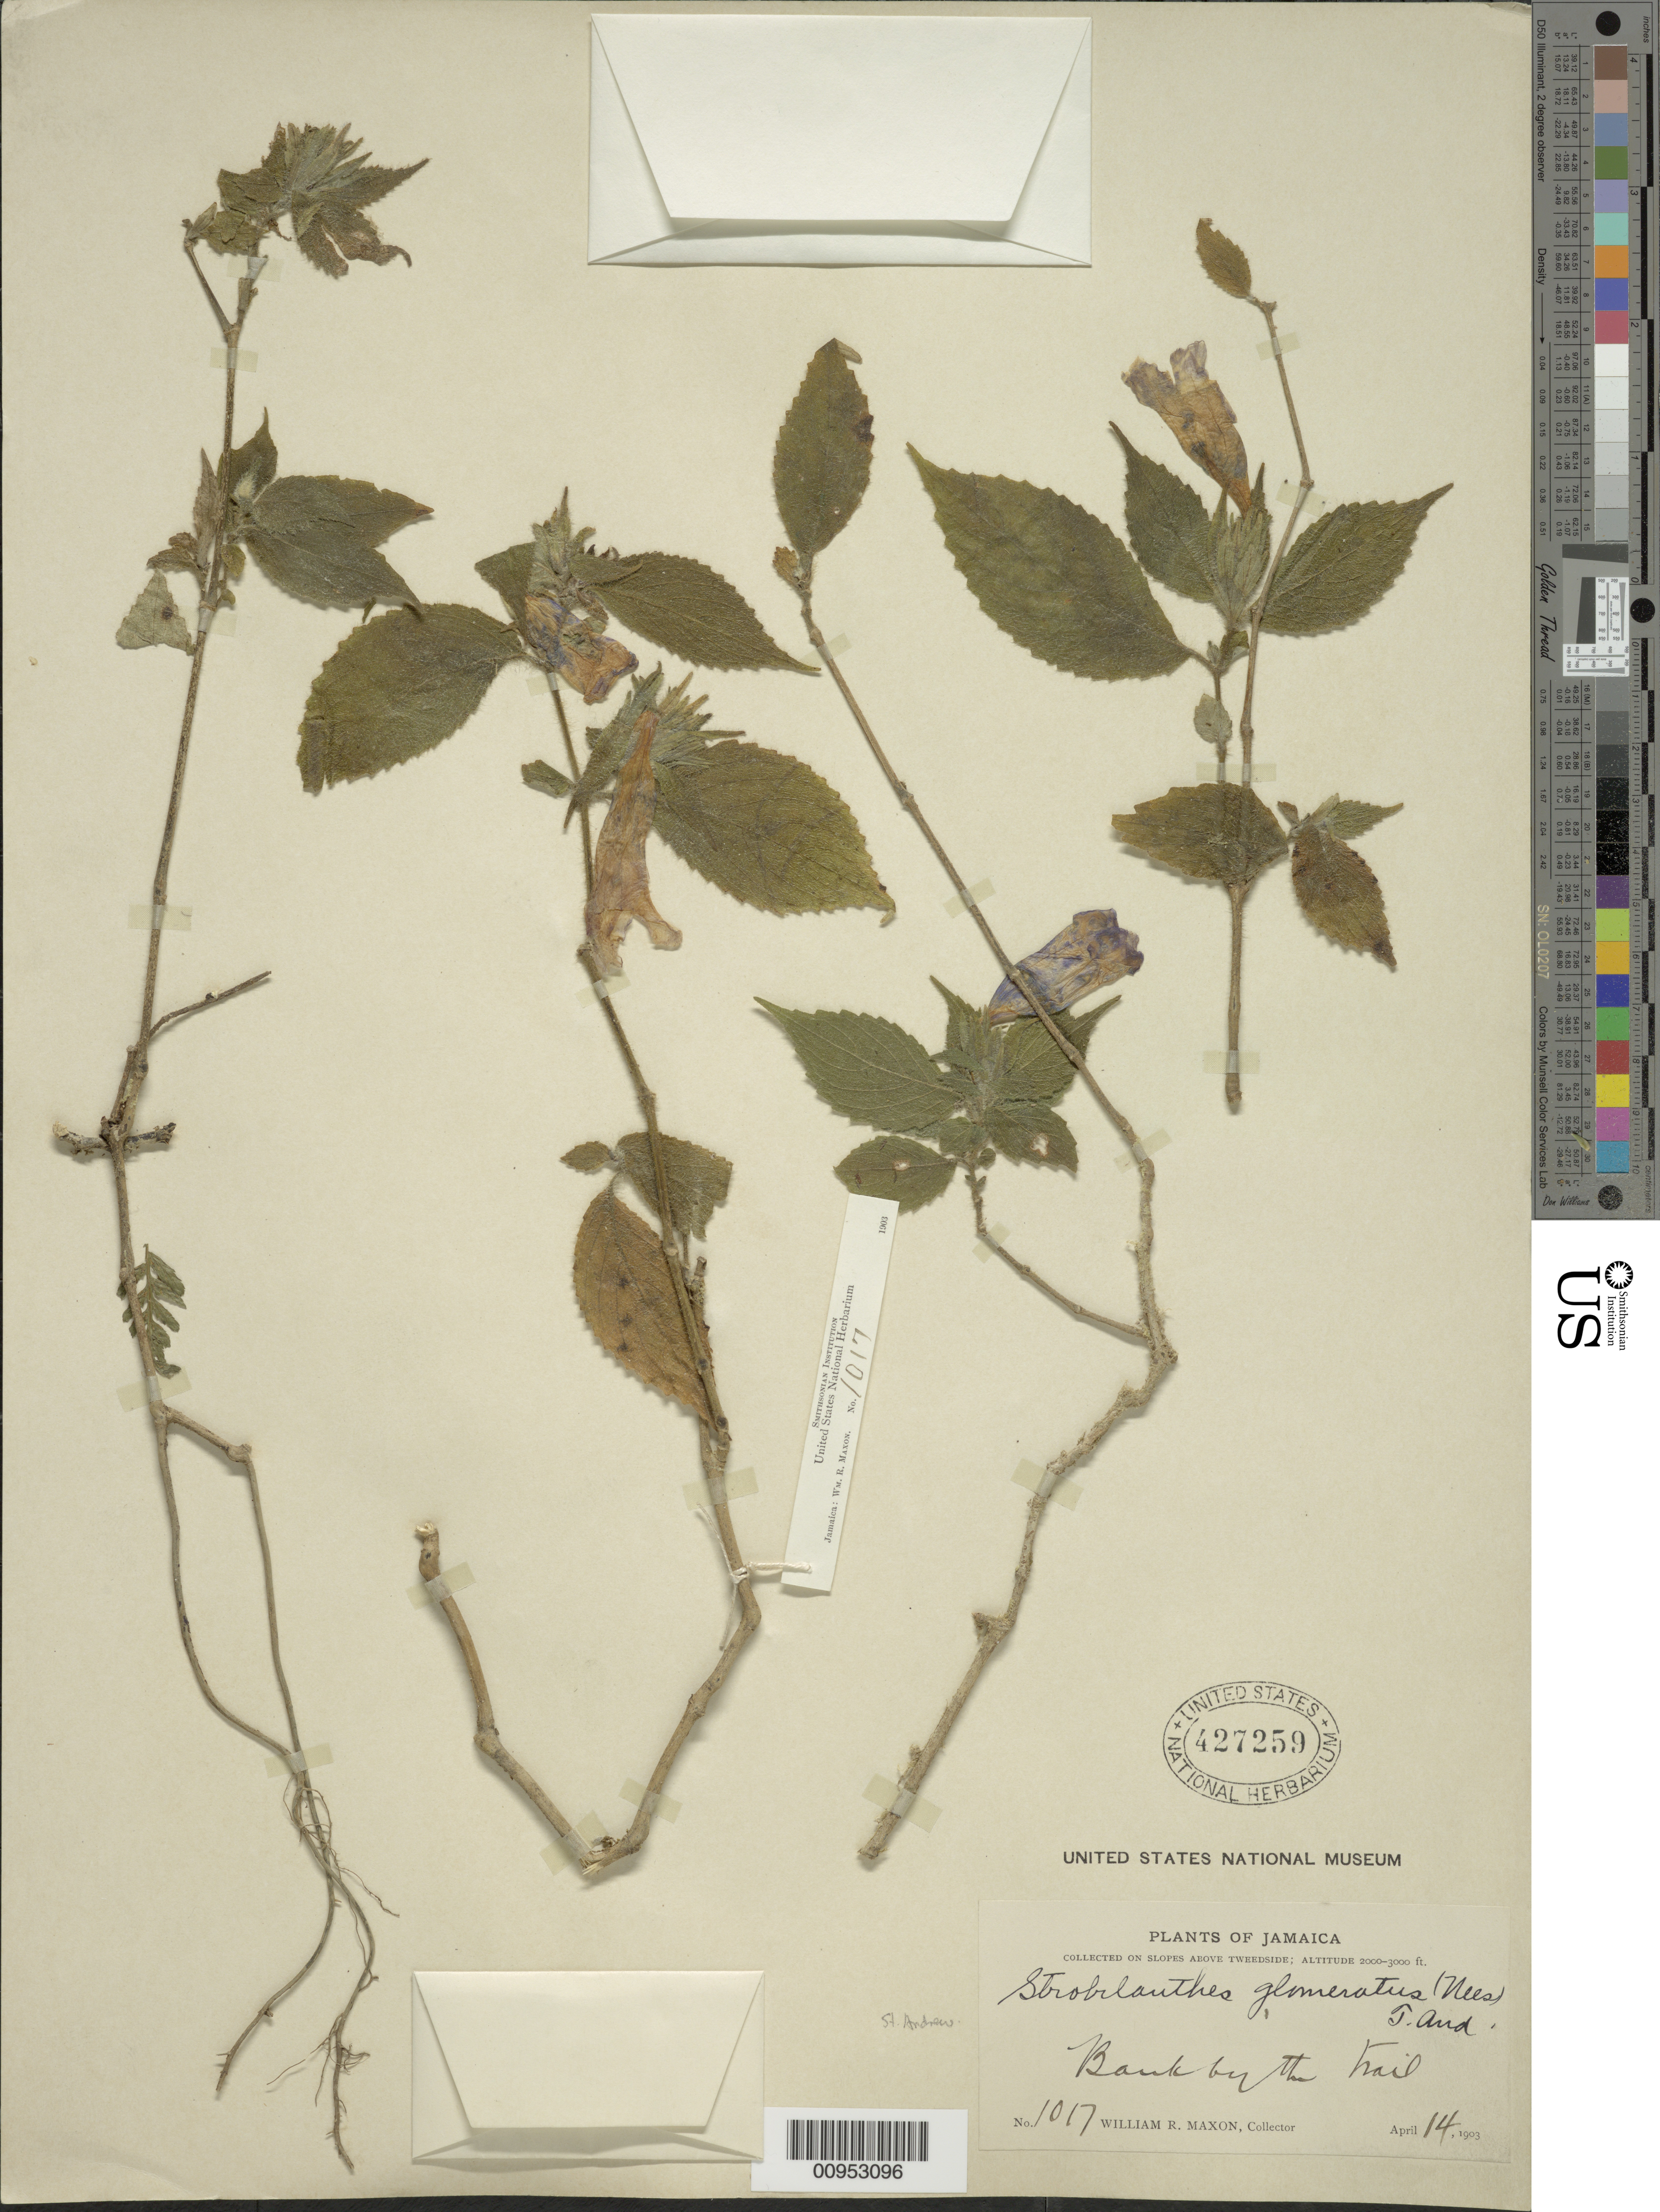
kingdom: Plantae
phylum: Tracheophyta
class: Magnoliopsida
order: Lamiales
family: Acanthaceae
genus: Strobilanthes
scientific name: Strobilanthes glomerata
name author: (Nees) T. Anderson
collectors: W. R. Maxon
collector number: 1017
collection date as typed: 14 Apr 1903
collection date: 1903-04-14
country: Jamaica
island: Jamaica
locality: Slopes above Tweedside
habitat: Bank by the trail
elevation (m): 610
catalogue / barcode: US 427259